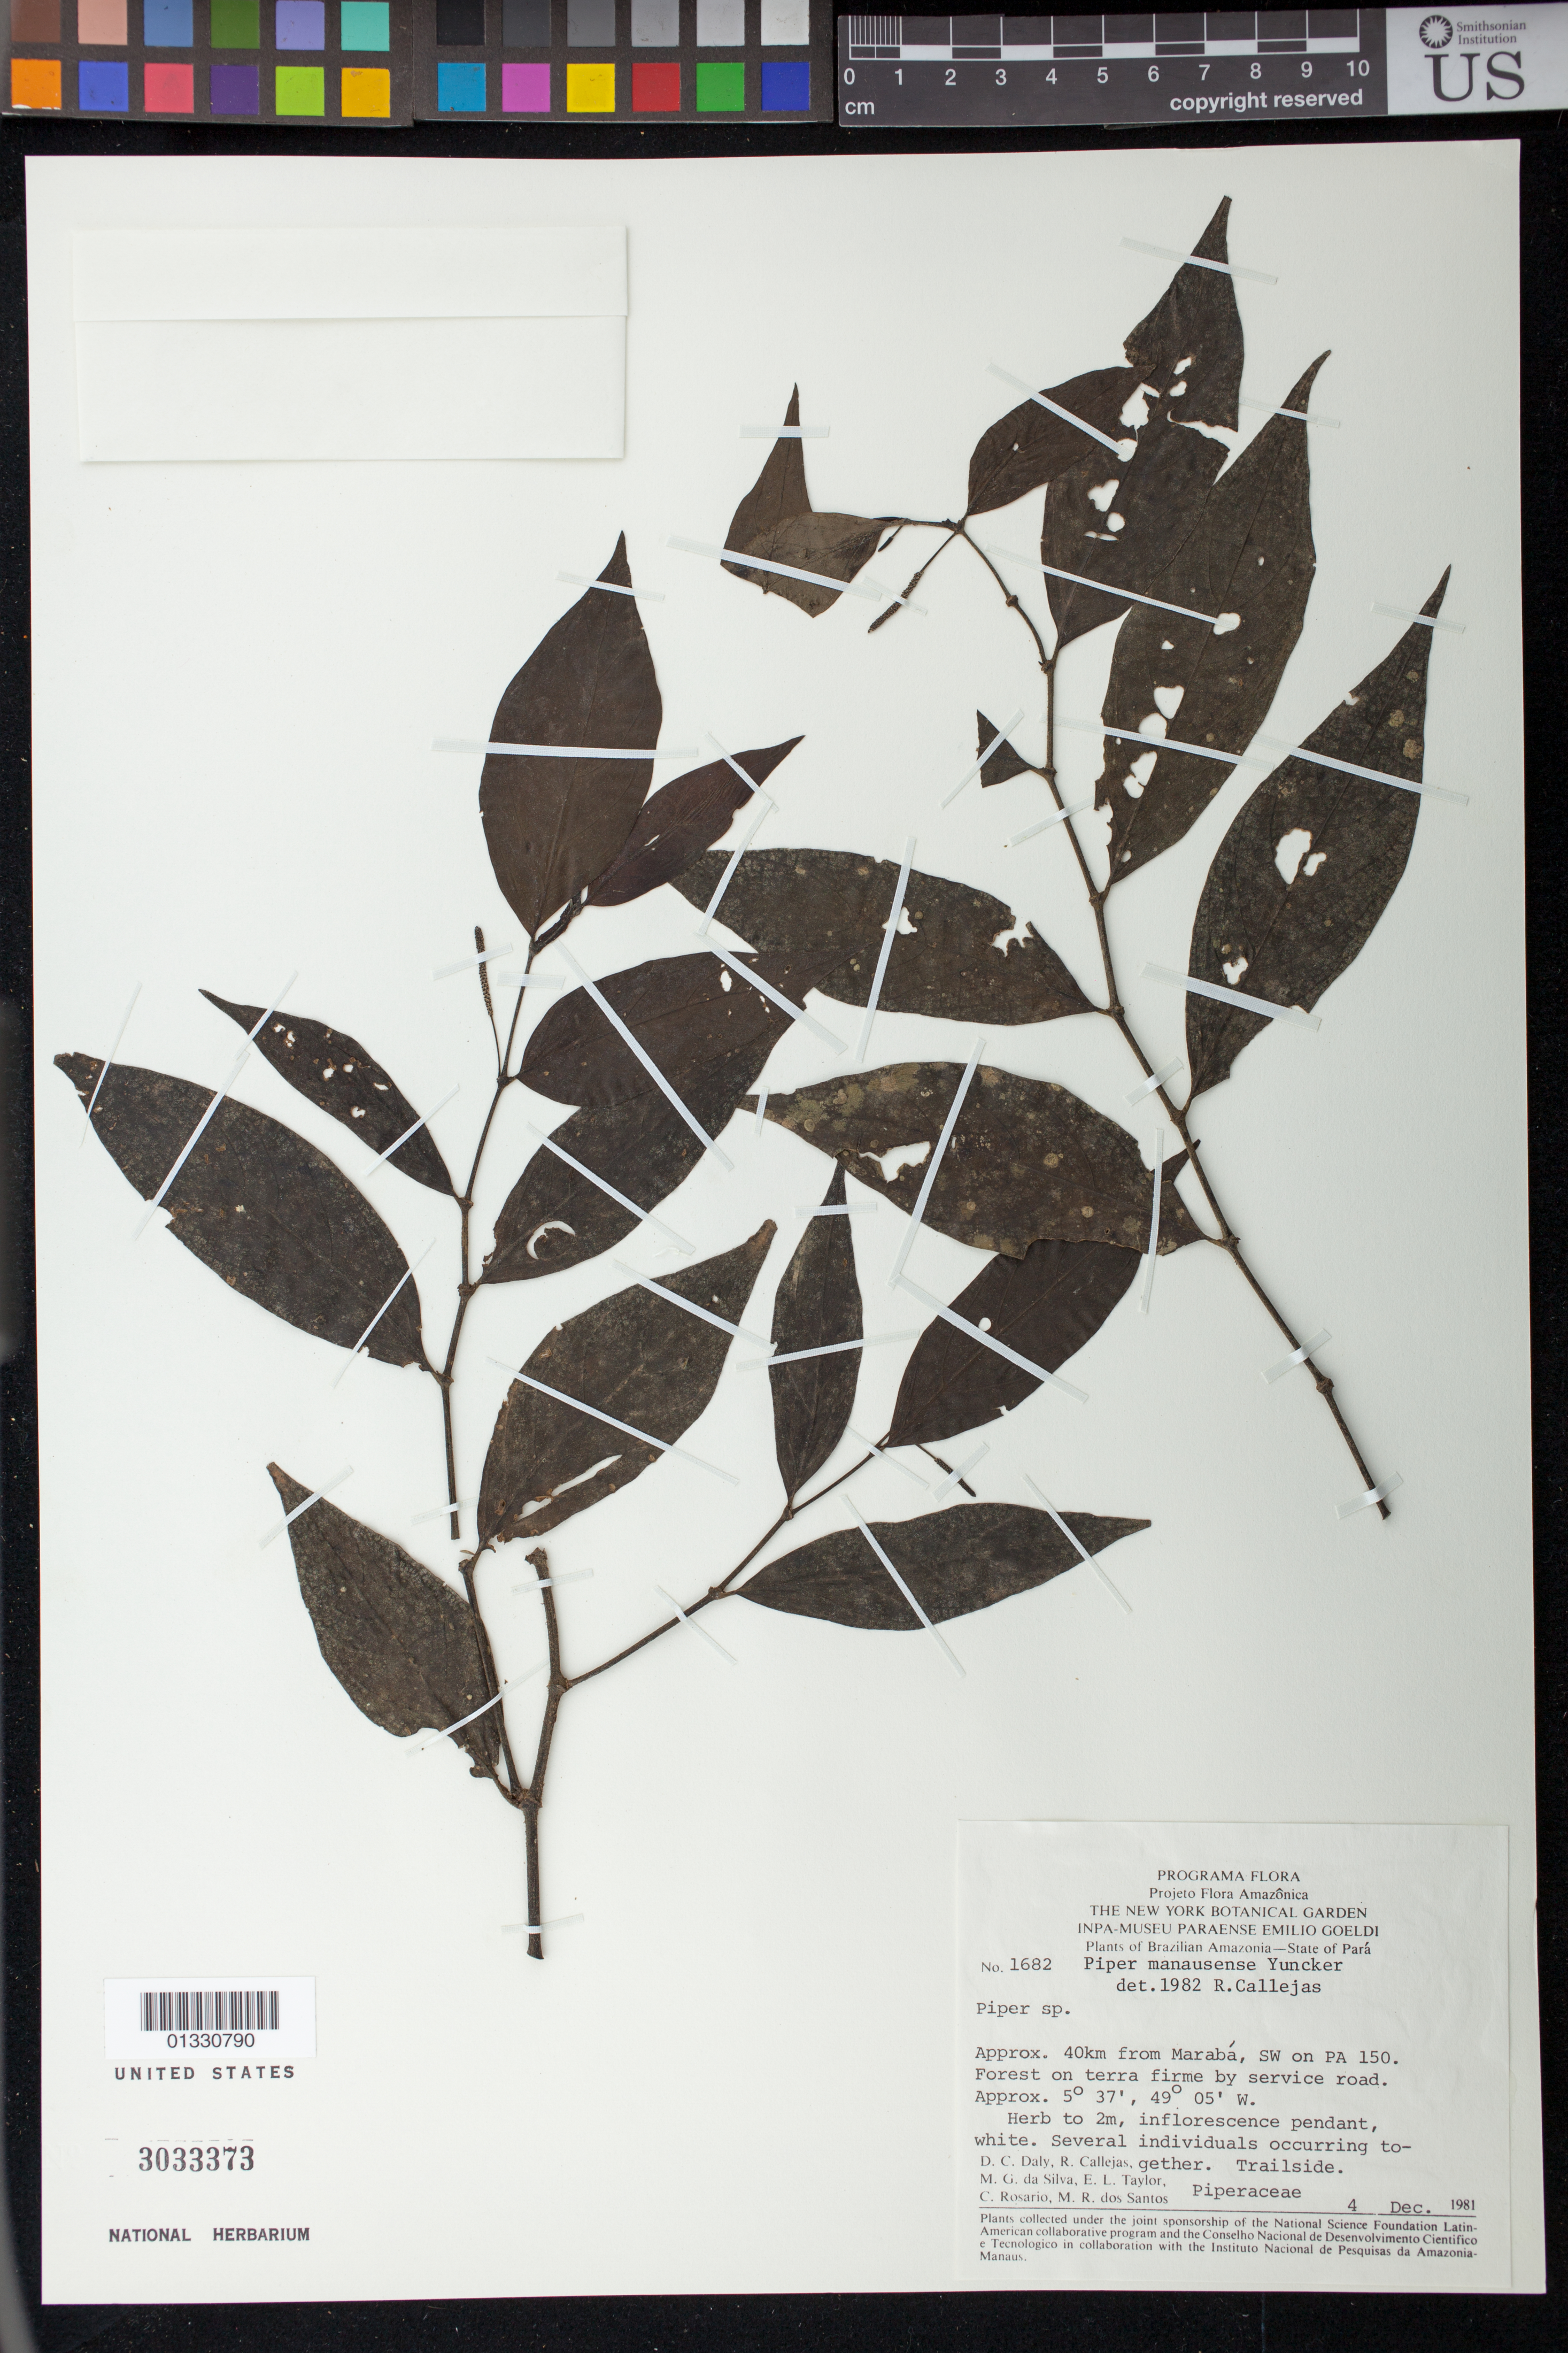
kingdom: Plantae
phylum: Tracheophyta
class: Magnoliopsida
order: Piperales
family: Piperaceae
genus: Piper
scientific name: Piper manausense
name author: Yunck.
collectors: D. C. Daly, R. Callejas, M. G. Silva, E. L. Taylor, C. S. Rosário & M. R. dos Santos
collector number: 1682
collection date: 1981-12-04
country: Brazil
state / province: Pará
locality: Approx. 40 km from Marabá, SW on PA 150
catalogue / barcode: US 3033373